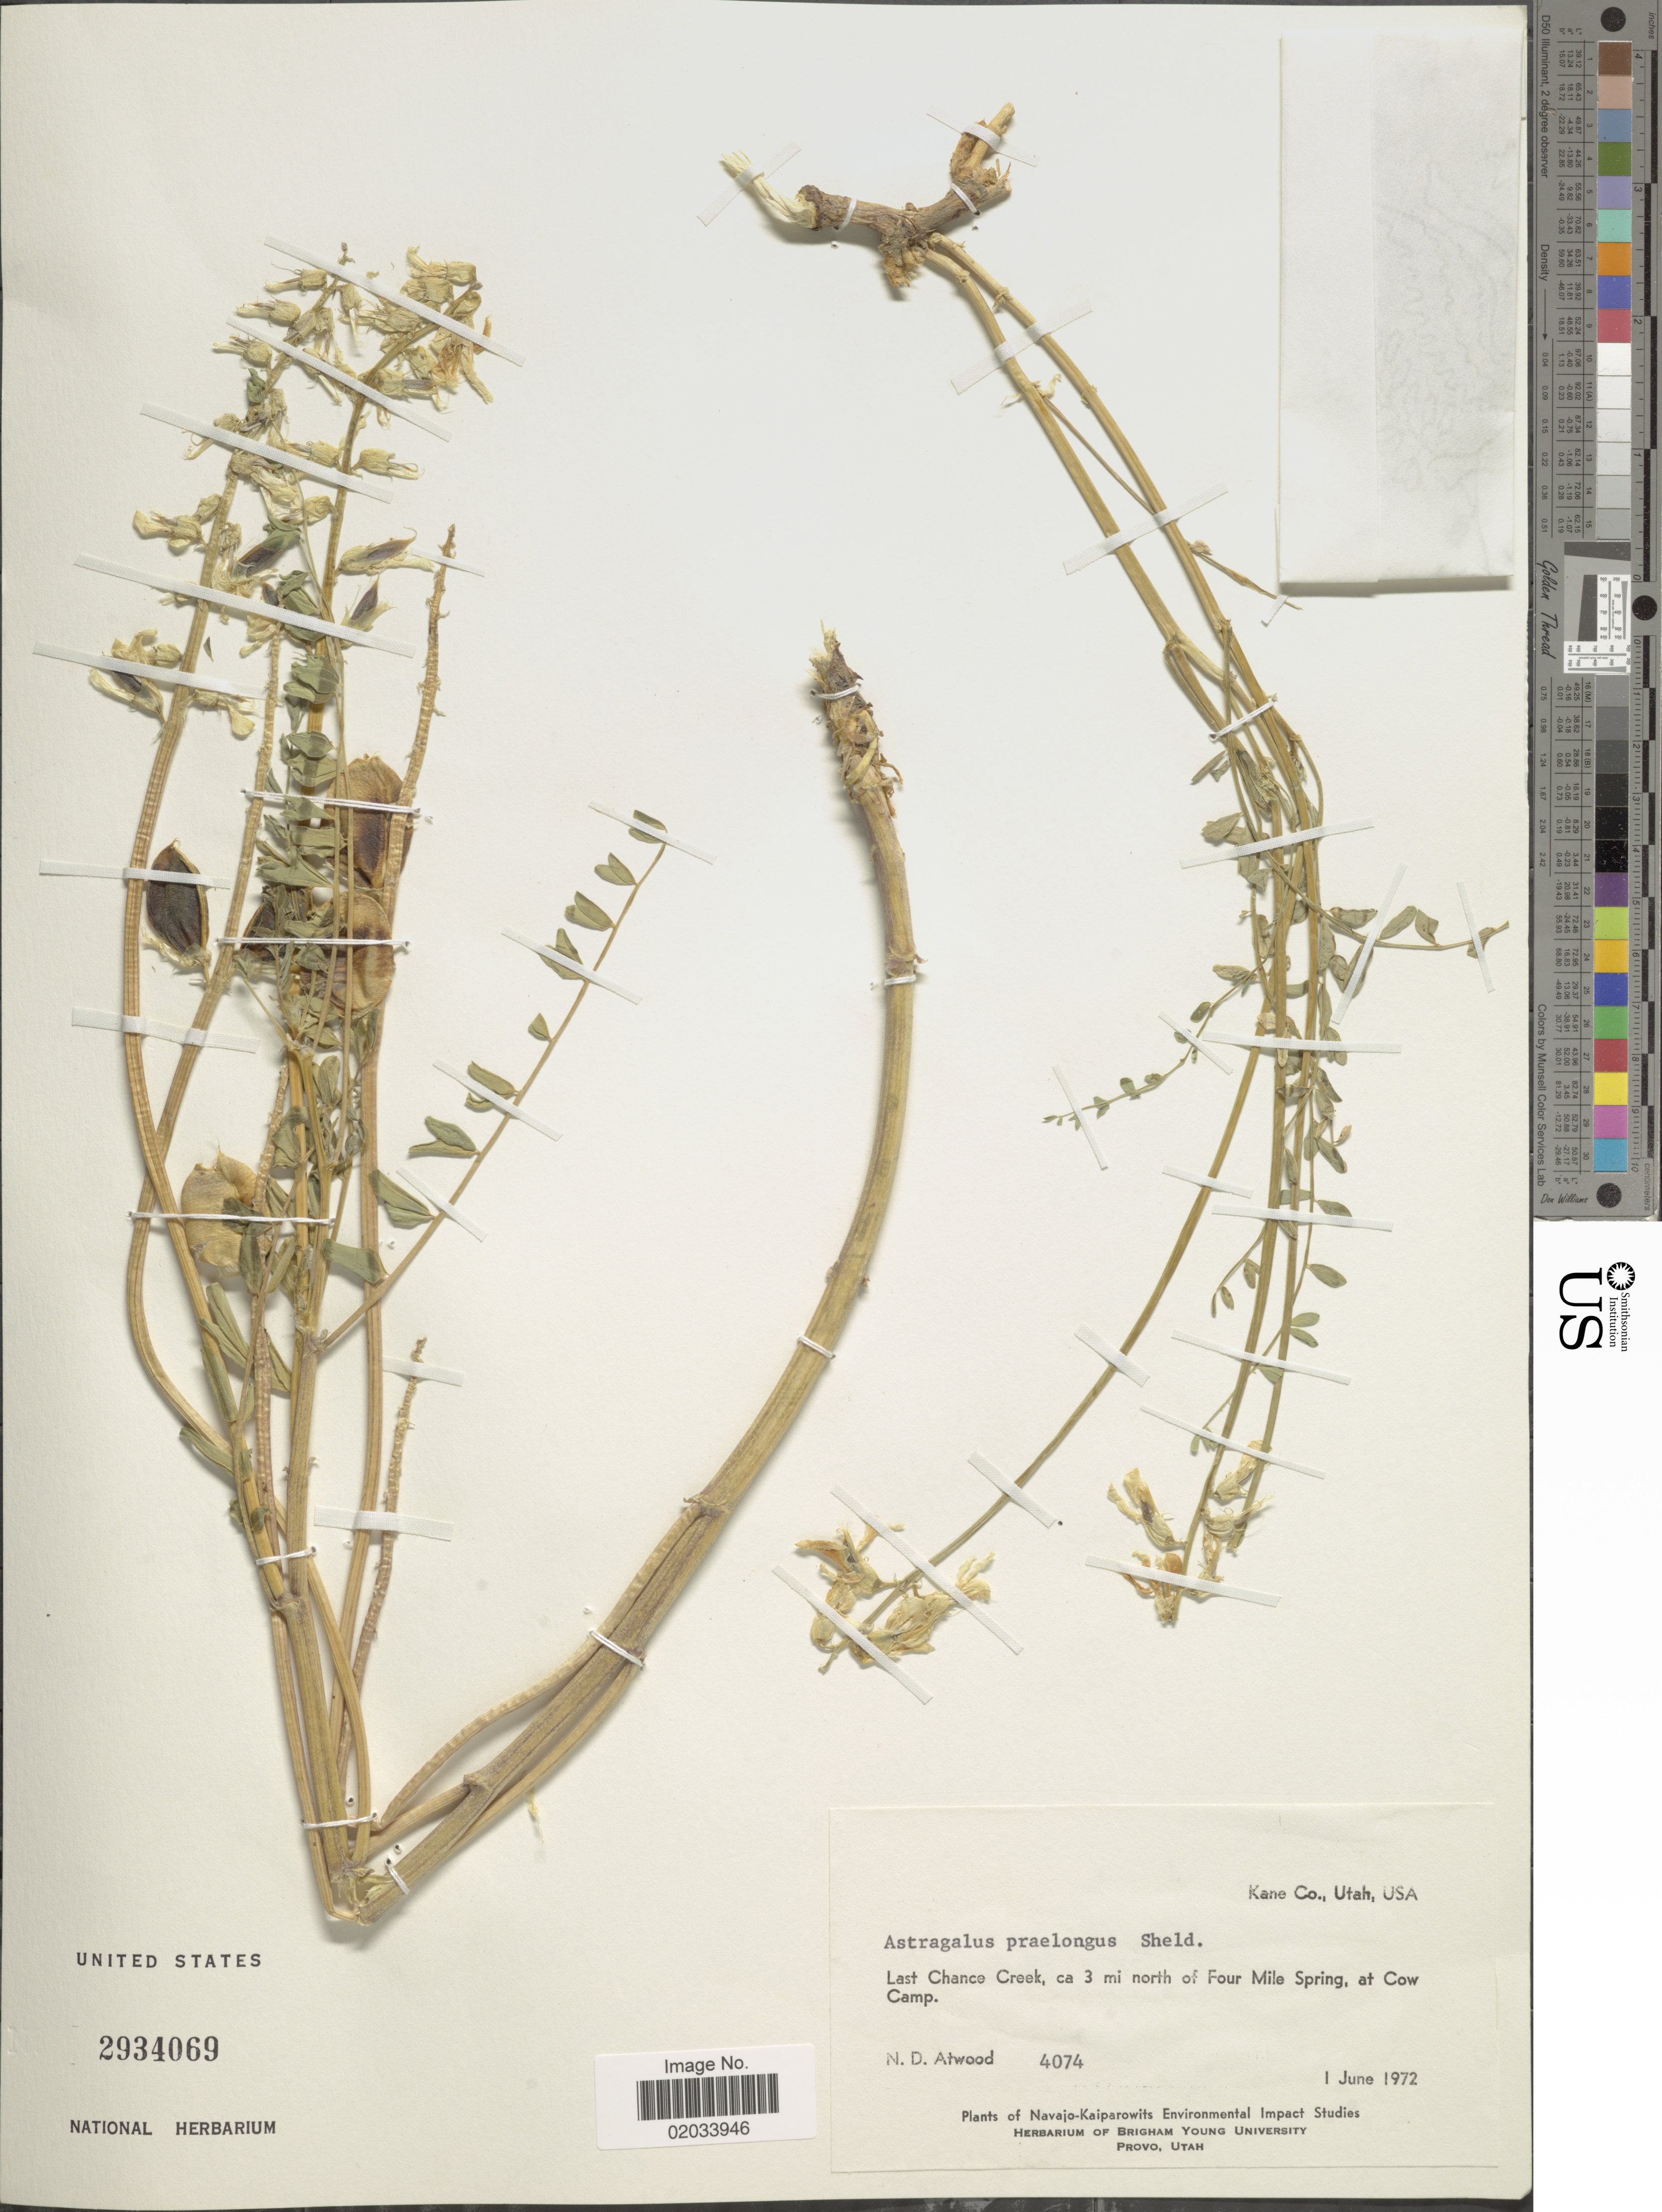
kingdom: Plantae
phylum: Tracheophyta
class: Magnoliopsida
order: Fabales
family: Fabaceae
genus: Astragalus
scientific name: Astragalus praelongus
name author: E. Sheld.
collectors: N. Atwood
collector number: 4074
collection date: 1972-06-01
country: United States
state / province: Utah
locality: Kane Co. Last Chance Creek, ca 3 mi north of Four Mile Spring, at Cow Camp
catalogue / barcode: US 2934069